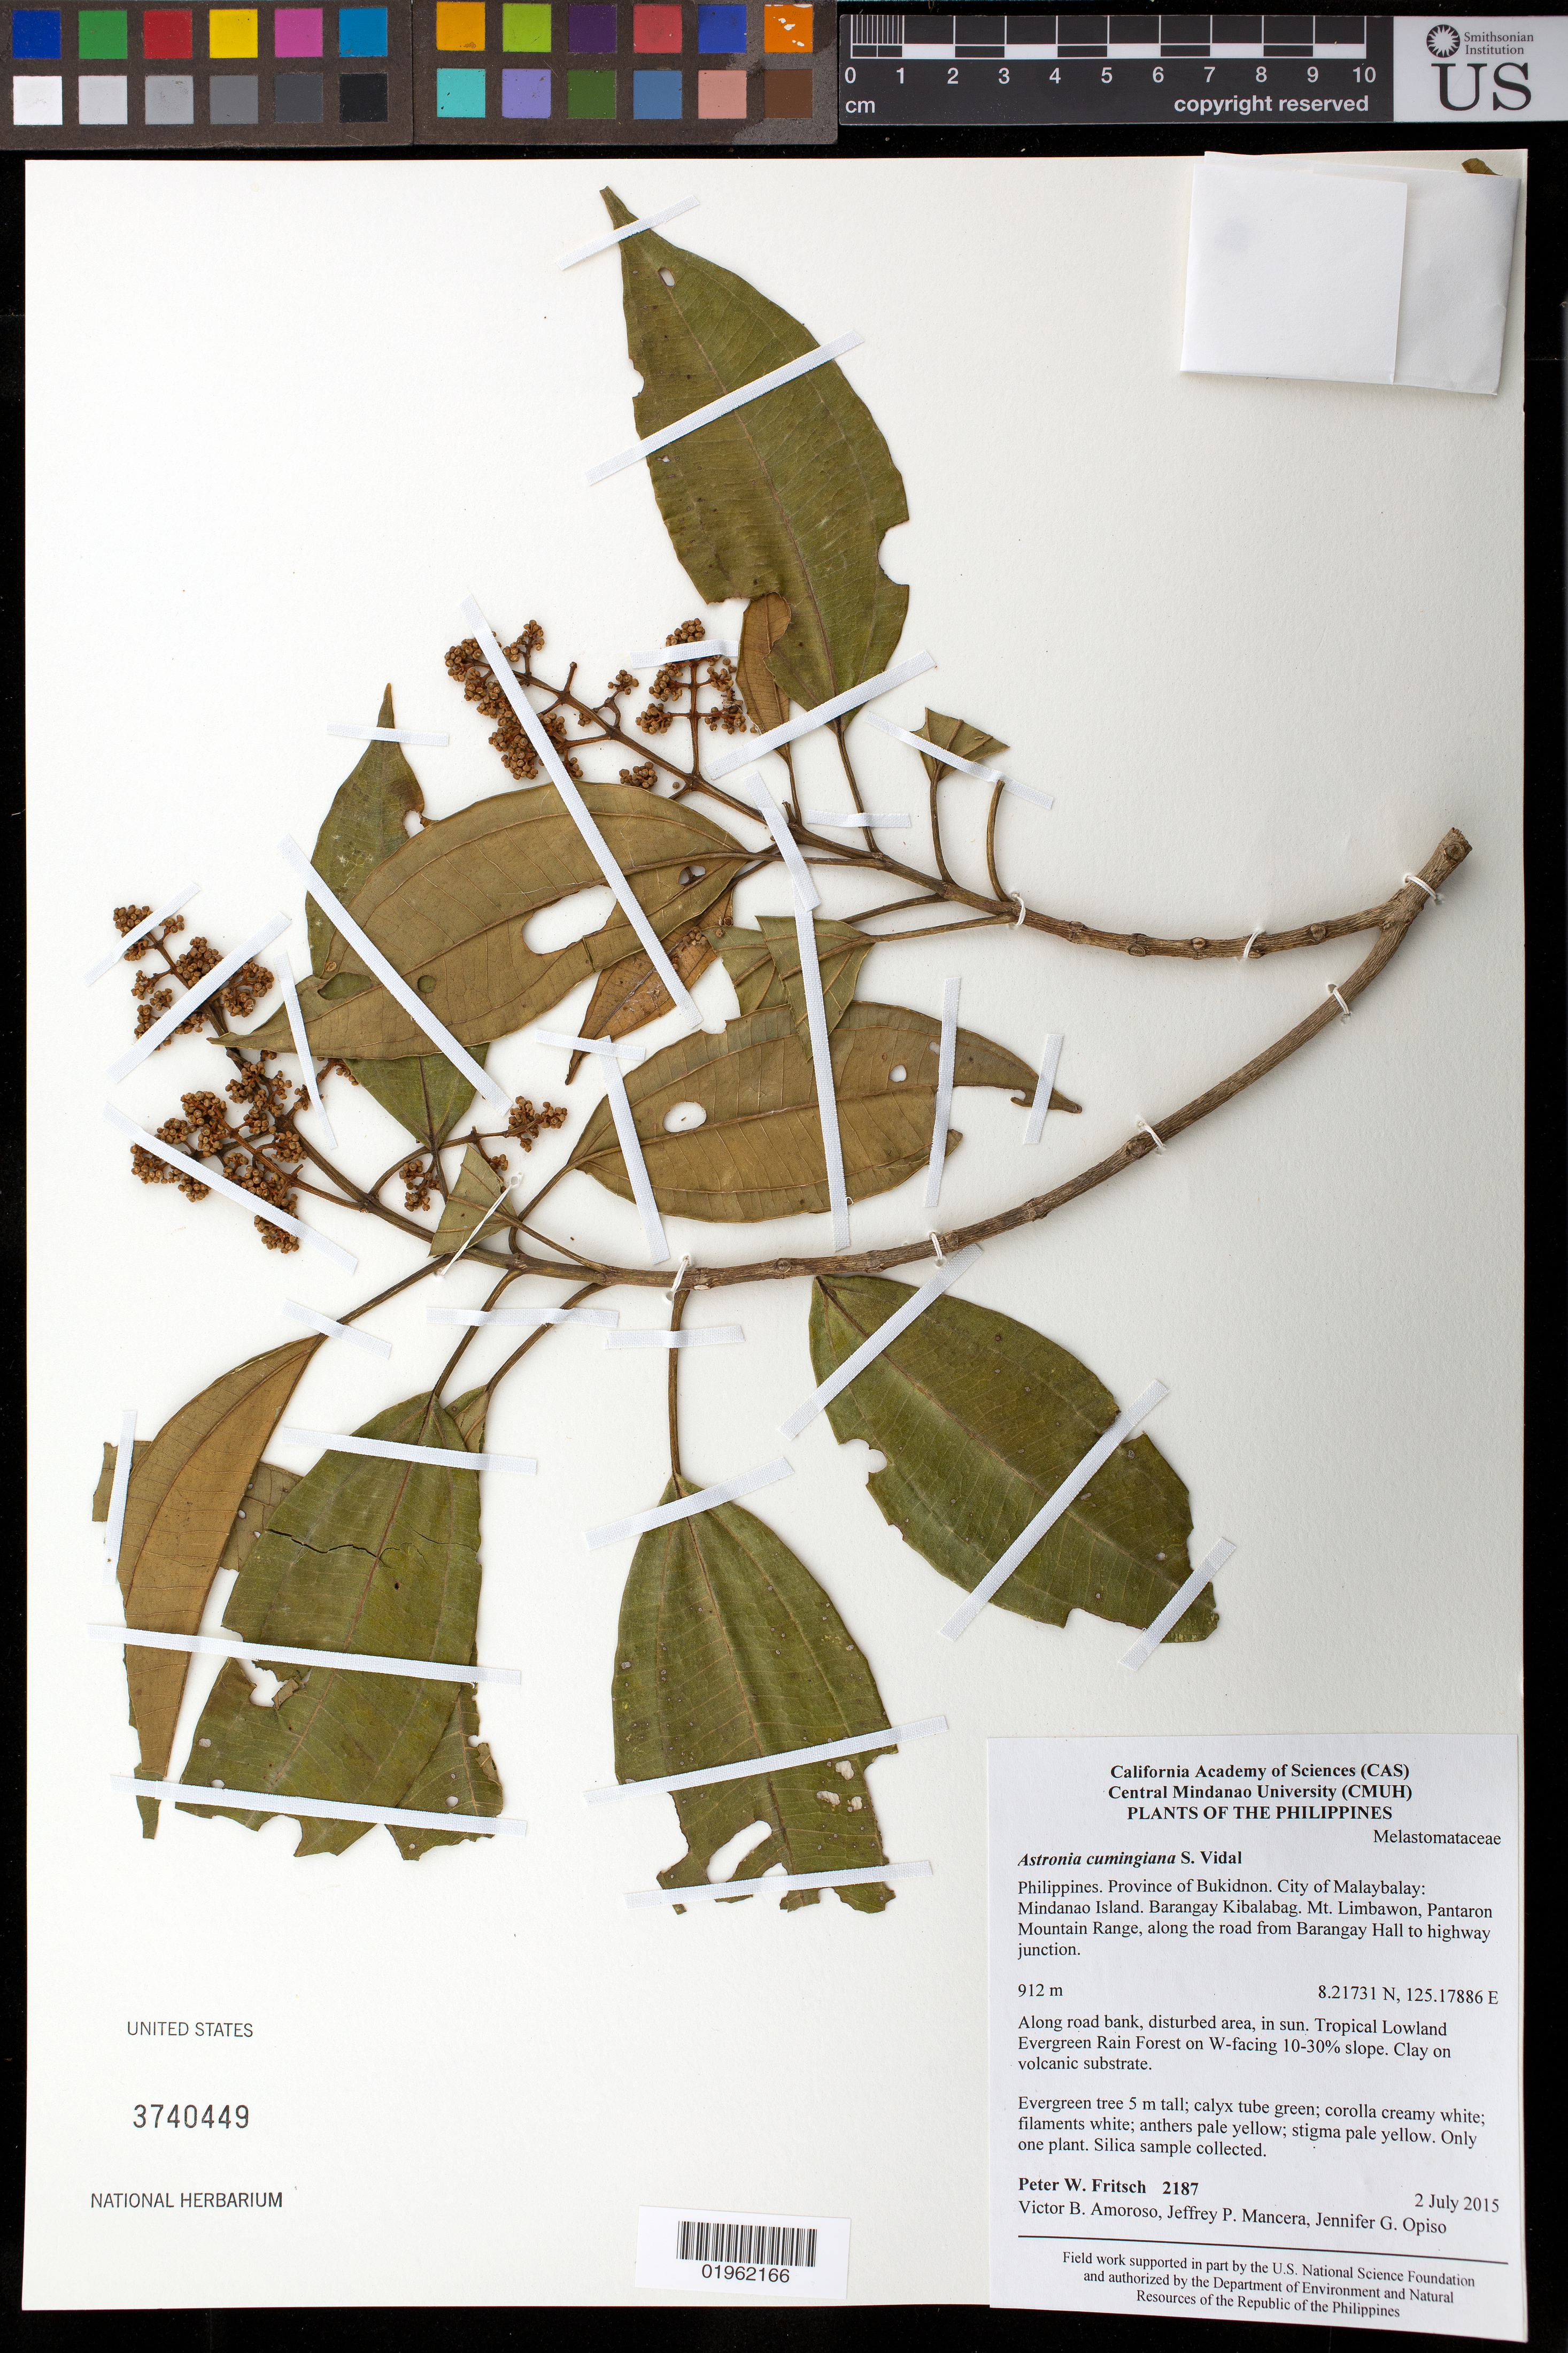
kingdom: Plantae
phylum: Tracheophyta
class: Magnoliopsida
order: Myrtales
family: Melastomataceae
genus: Astronia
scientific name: Astronia cumingiana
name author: S. Vidal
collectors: P. W. Fritsch, V. Amoroso, J. Mancera & J. Opiso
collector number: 2187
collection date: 2015-07-02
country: Philippines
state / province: Northern Mindanao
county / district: Bukidnon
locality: Mindanao Island. Barangay Kibalabag. Mt. Limbawon, Pantaron Mountain Range, along the road from Barangay Hall to Highway junction.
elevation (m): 912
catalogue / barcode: US 3740449